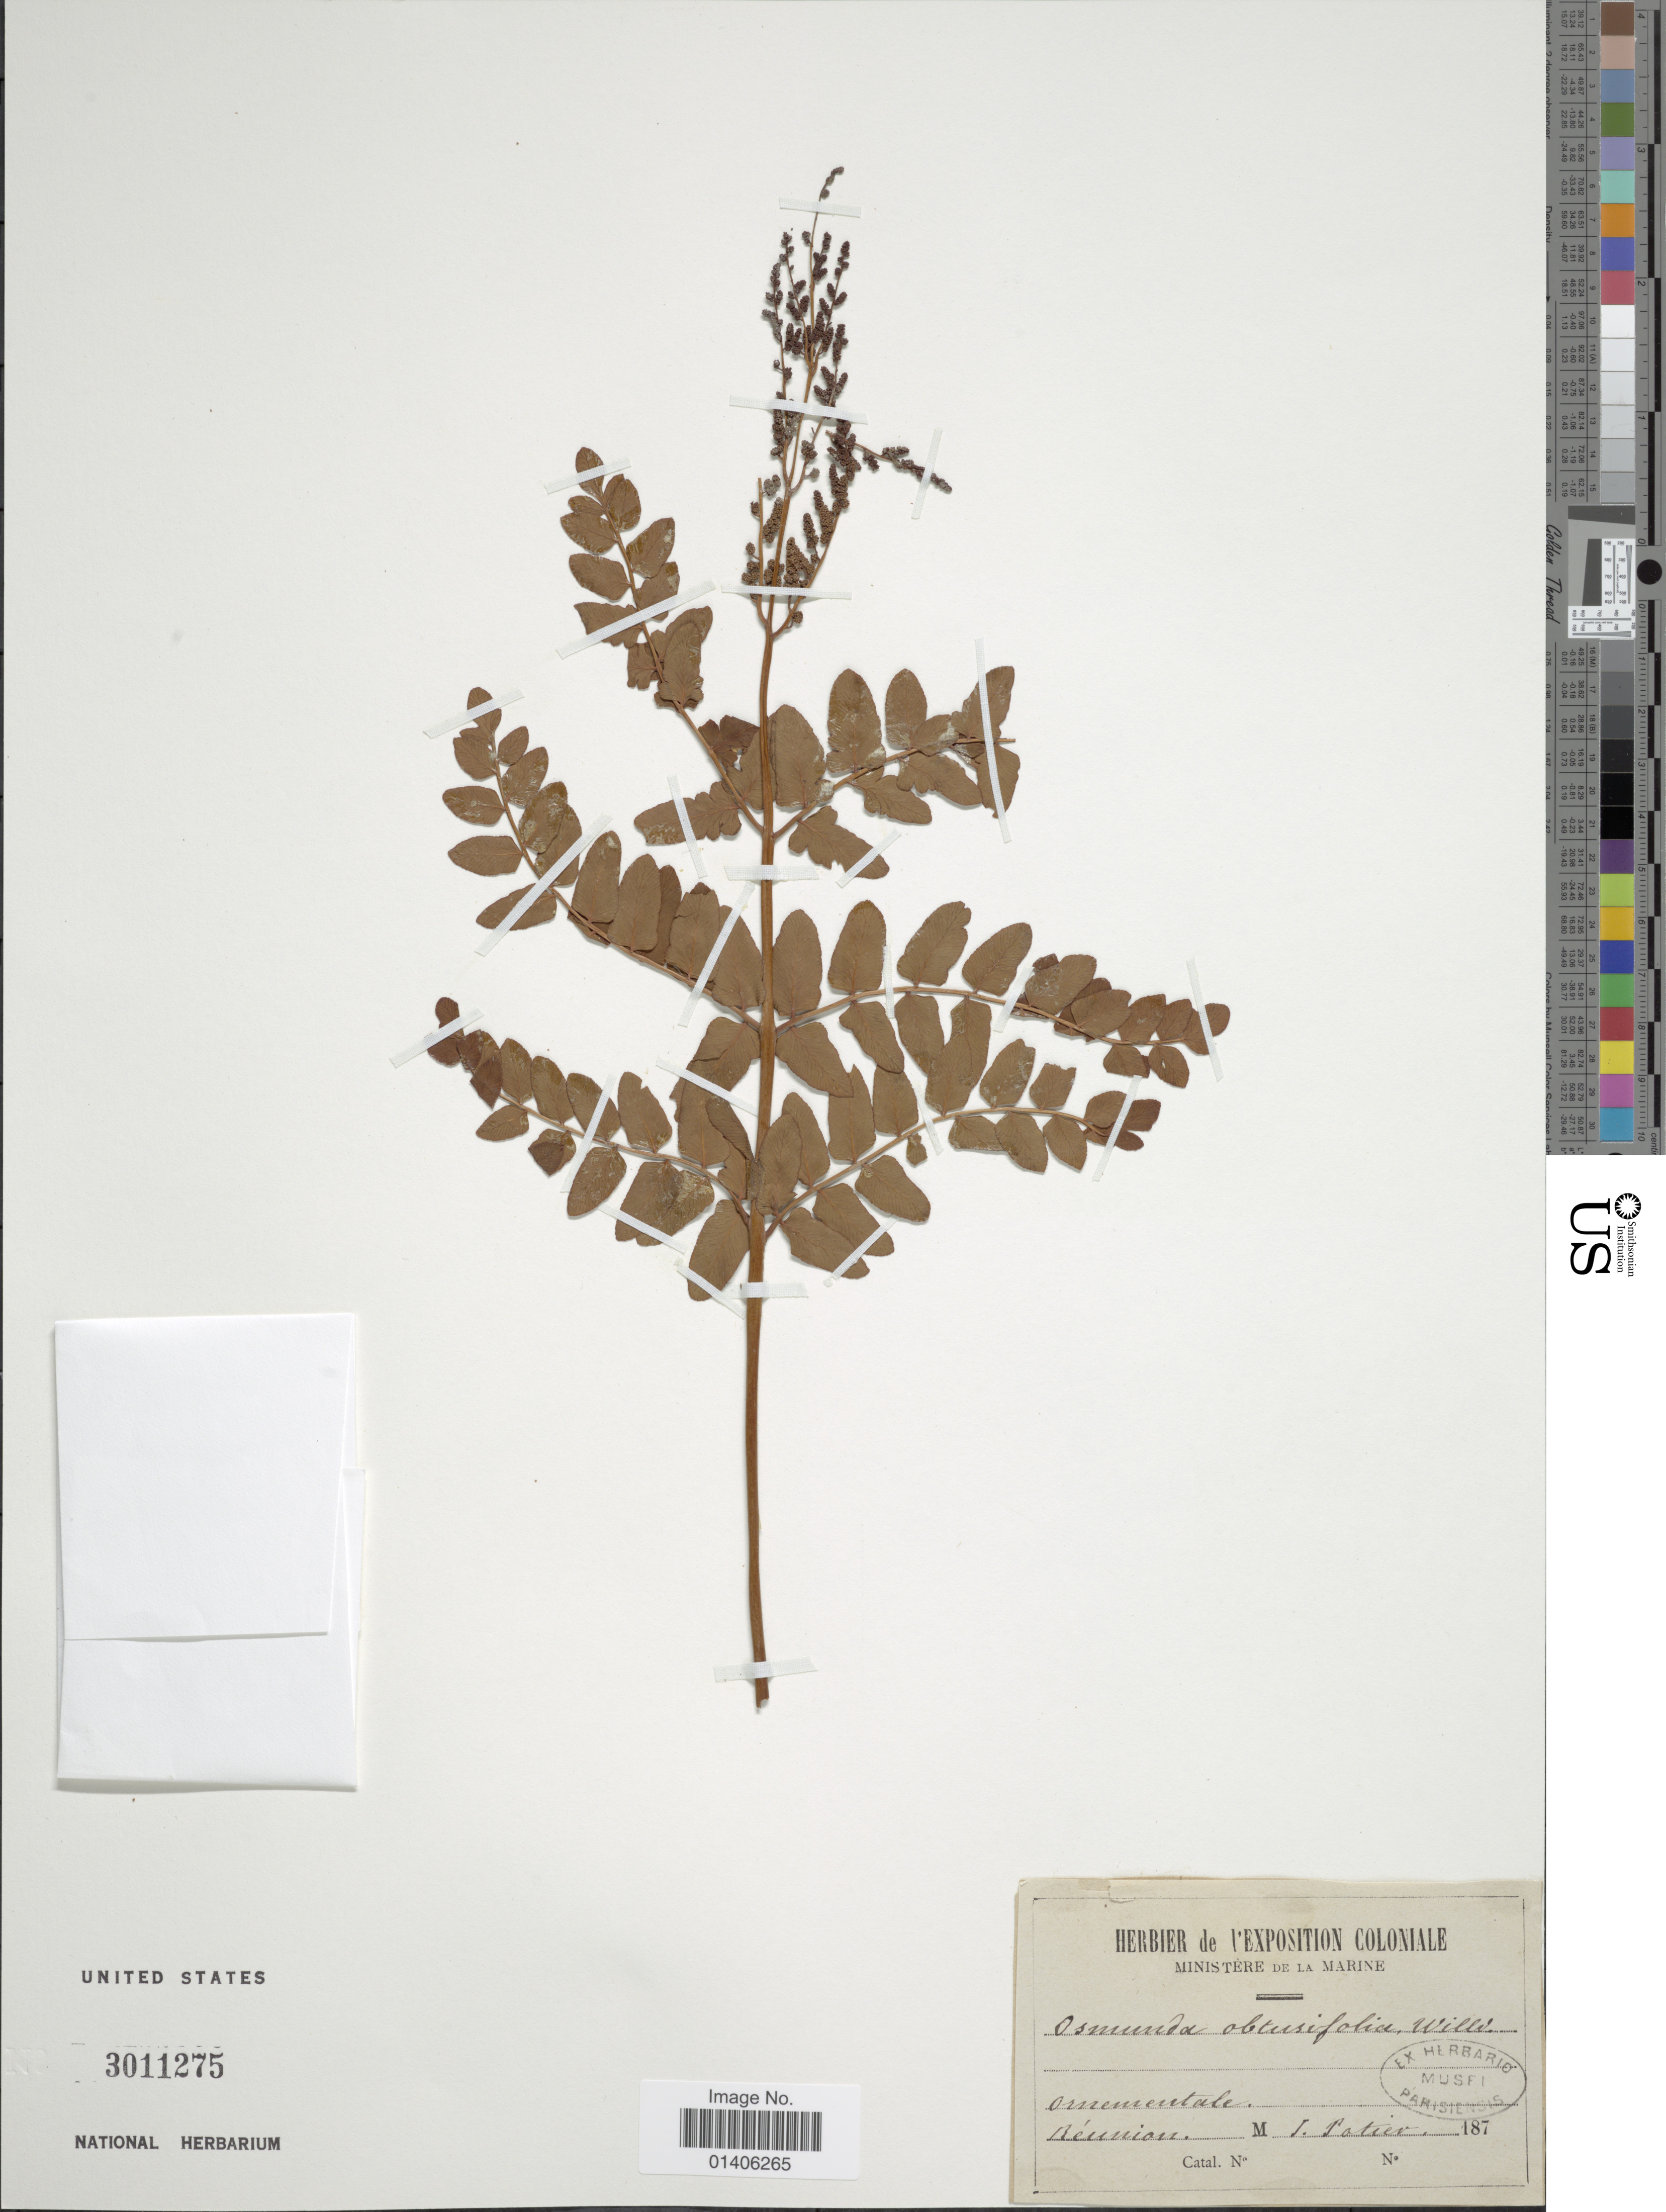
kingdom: Plantae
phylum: Tracheophyta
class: Polypodiopsida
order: Osmundales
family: Osmundaceae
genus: Osmunda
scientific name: Osmunda regalis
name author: L.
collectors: I. Potier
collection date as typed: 187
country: Reunion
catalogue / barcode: US 3011275